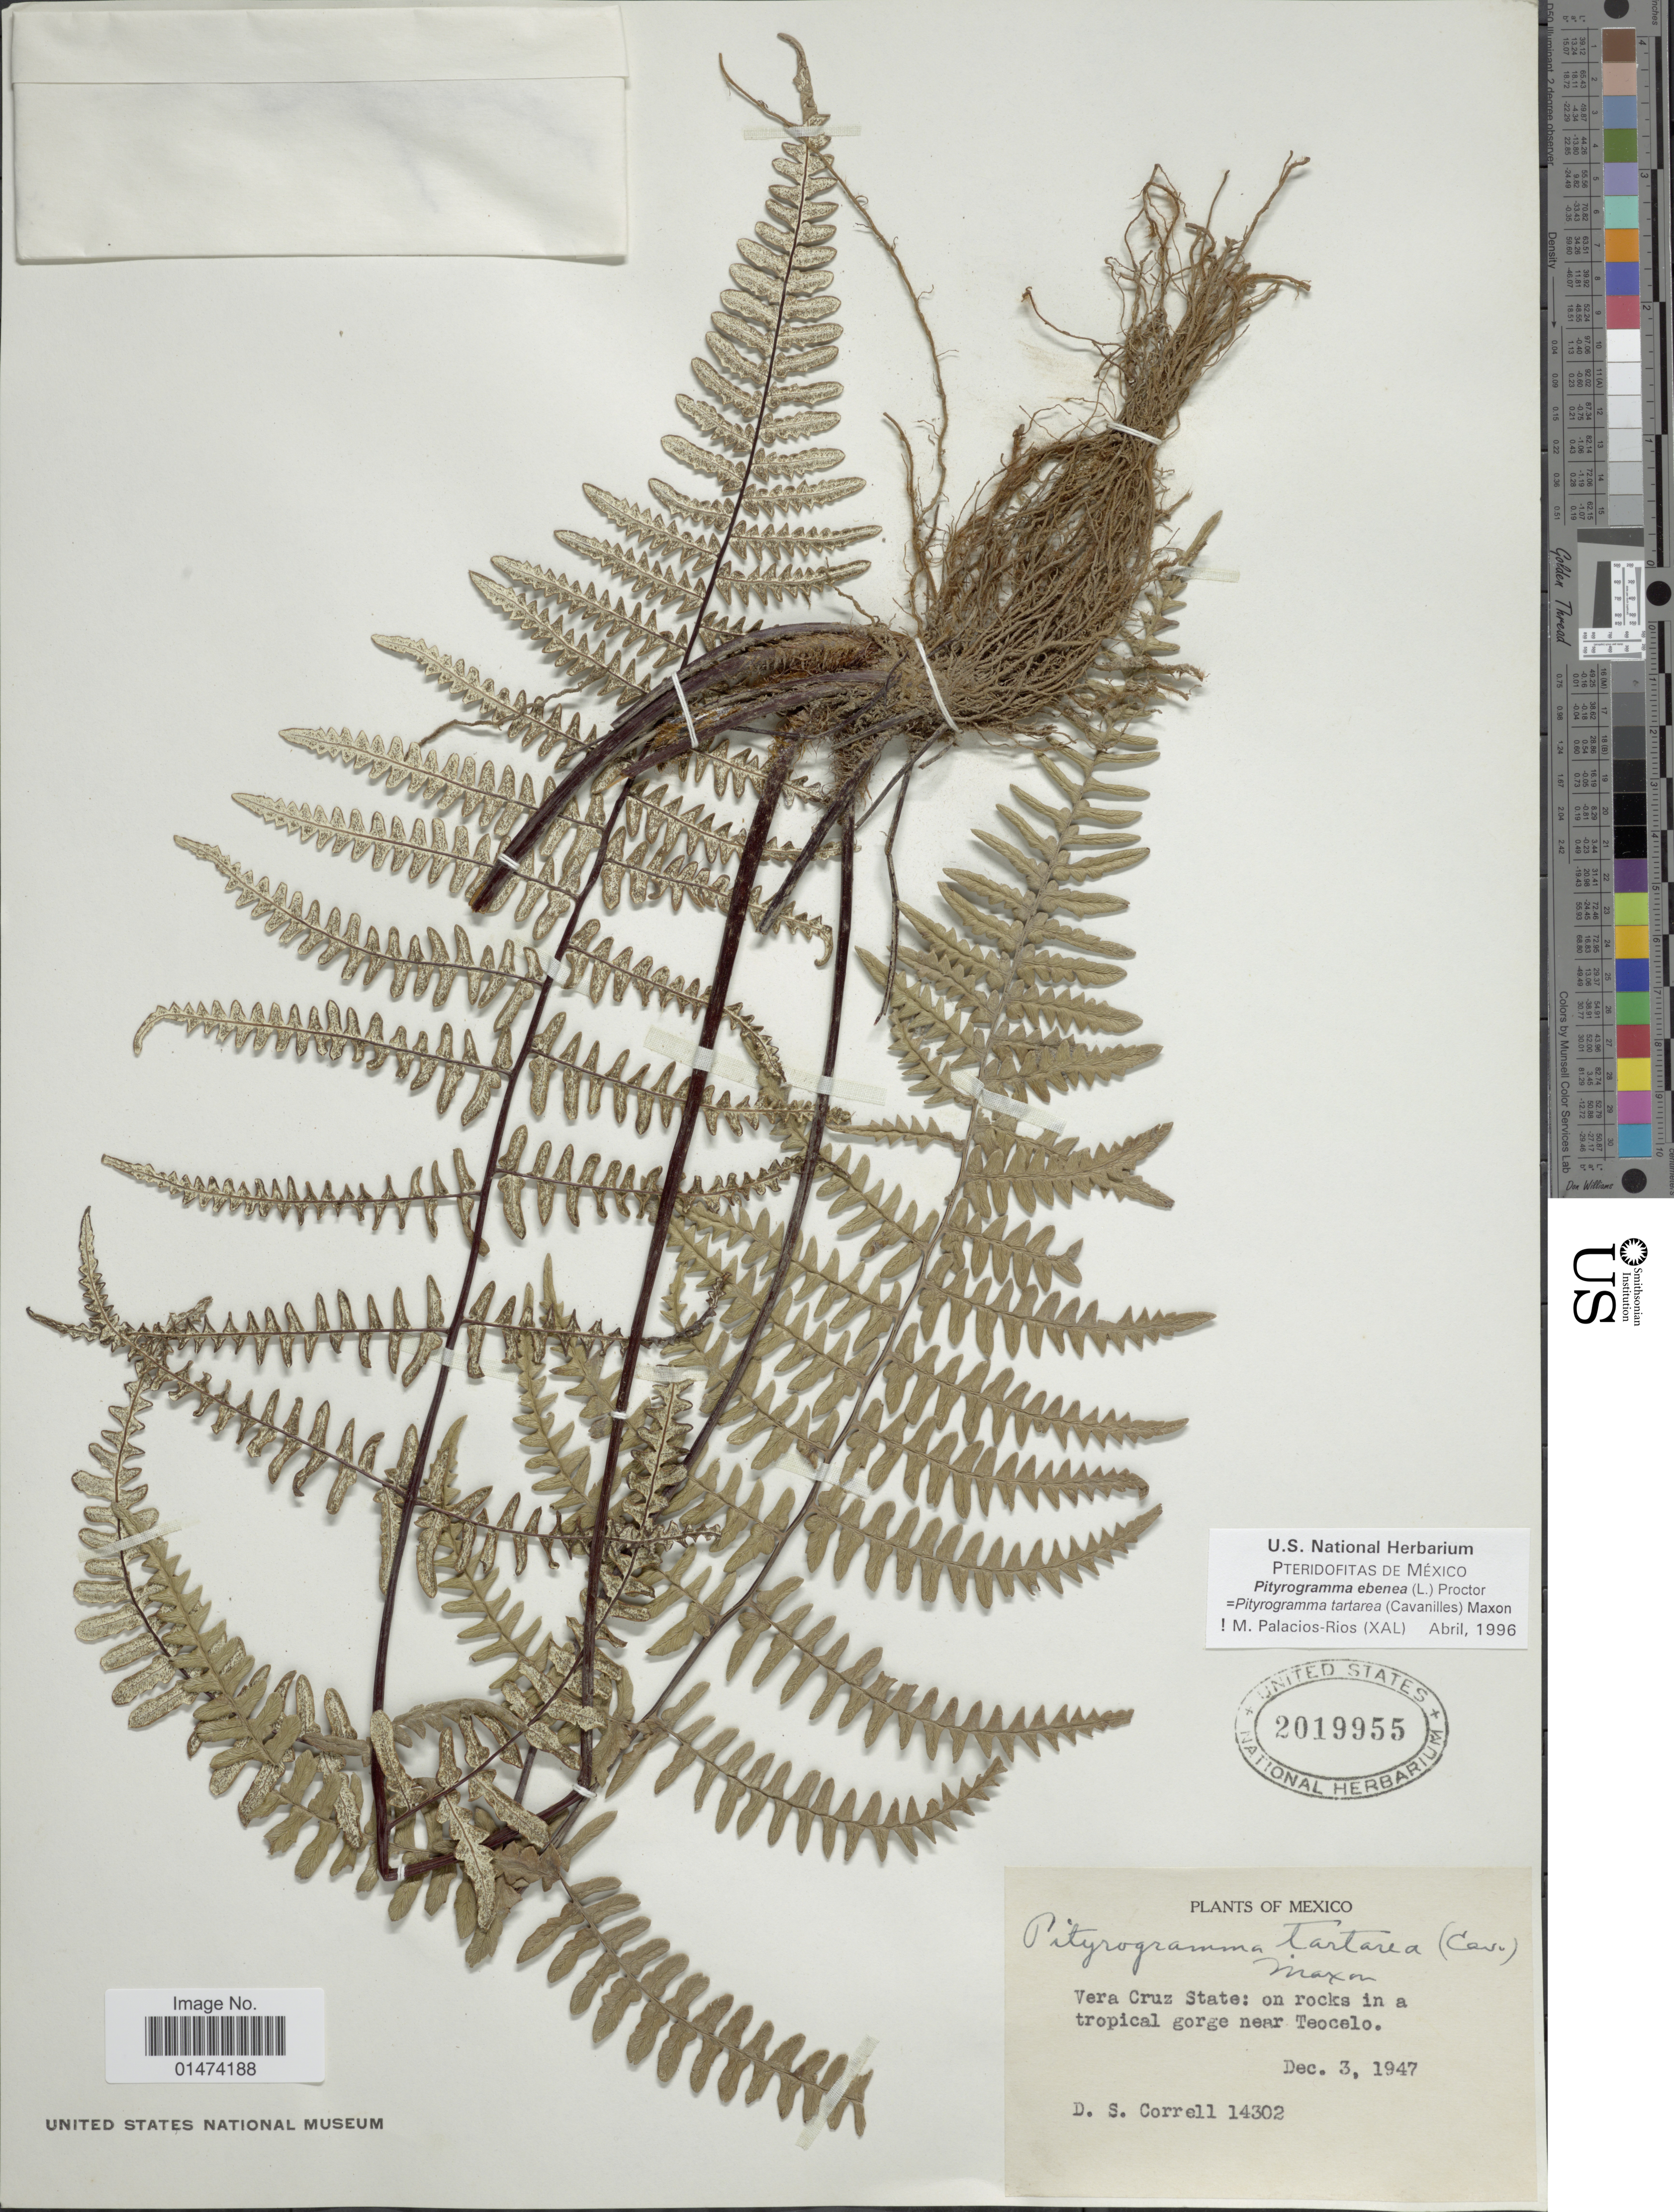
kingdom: Plantae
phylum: Tracheophyta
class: Polypodiopsida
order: Polypodiales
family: Pteridaceae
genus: Pityrogramma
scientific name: Pityrogramma tartarea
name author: (Cav.) Maxon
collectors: D. S. Correll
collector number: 14302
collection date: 1947-12-03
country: Mexico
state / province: Veracruz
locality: Vera Cruz state: on rocks in a tropical gorge near Teocelo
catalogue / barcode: US 2019955